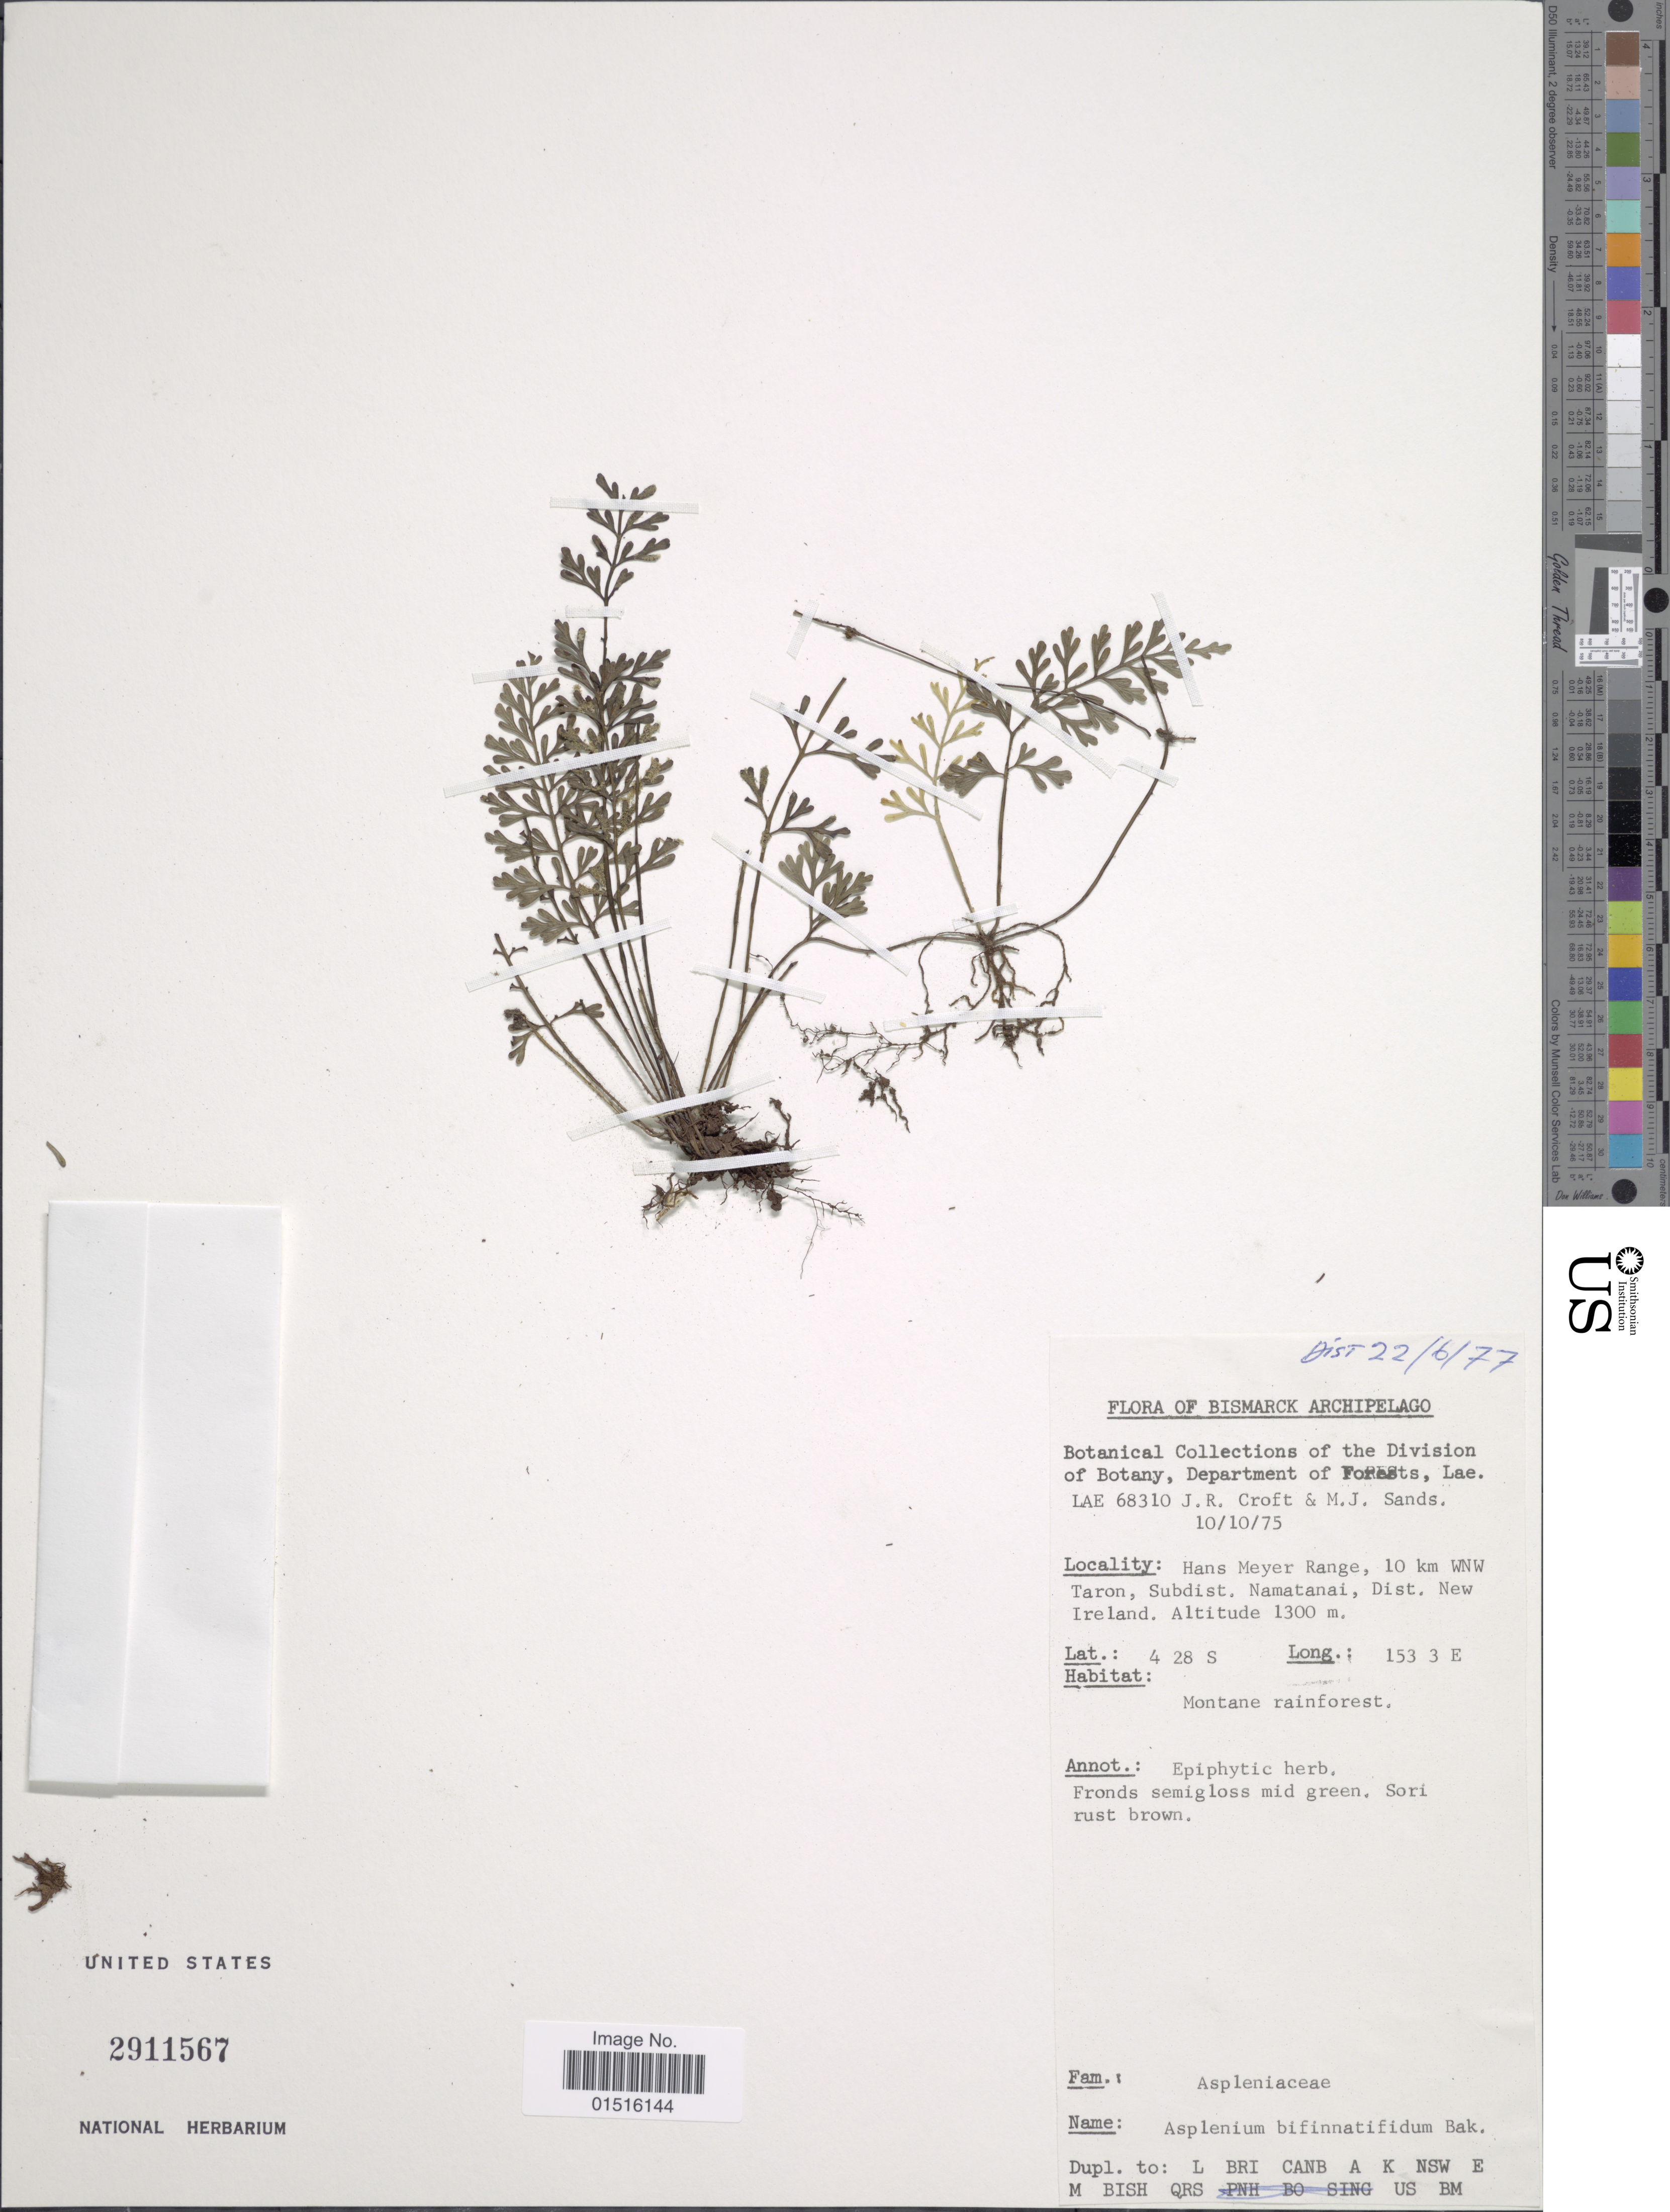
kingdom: Plantae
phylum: Tracheophyta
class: Polypodiopsida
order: Polypodiales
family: Aspleniaceae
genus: Asplenium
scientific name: Asplenium beccarianum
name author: Ces.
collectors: J. R. Croft & M. Sands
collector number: LAE 68310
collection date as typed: Transcribed d/m/y: 10/10/75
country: Papua New Guinea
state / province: New Ireland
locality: Bismarck Archipelago, Hans Meyer Range, 10 km WNW Taron, Subdist. Namatanai,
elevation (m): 1300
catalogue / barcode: US 2911567